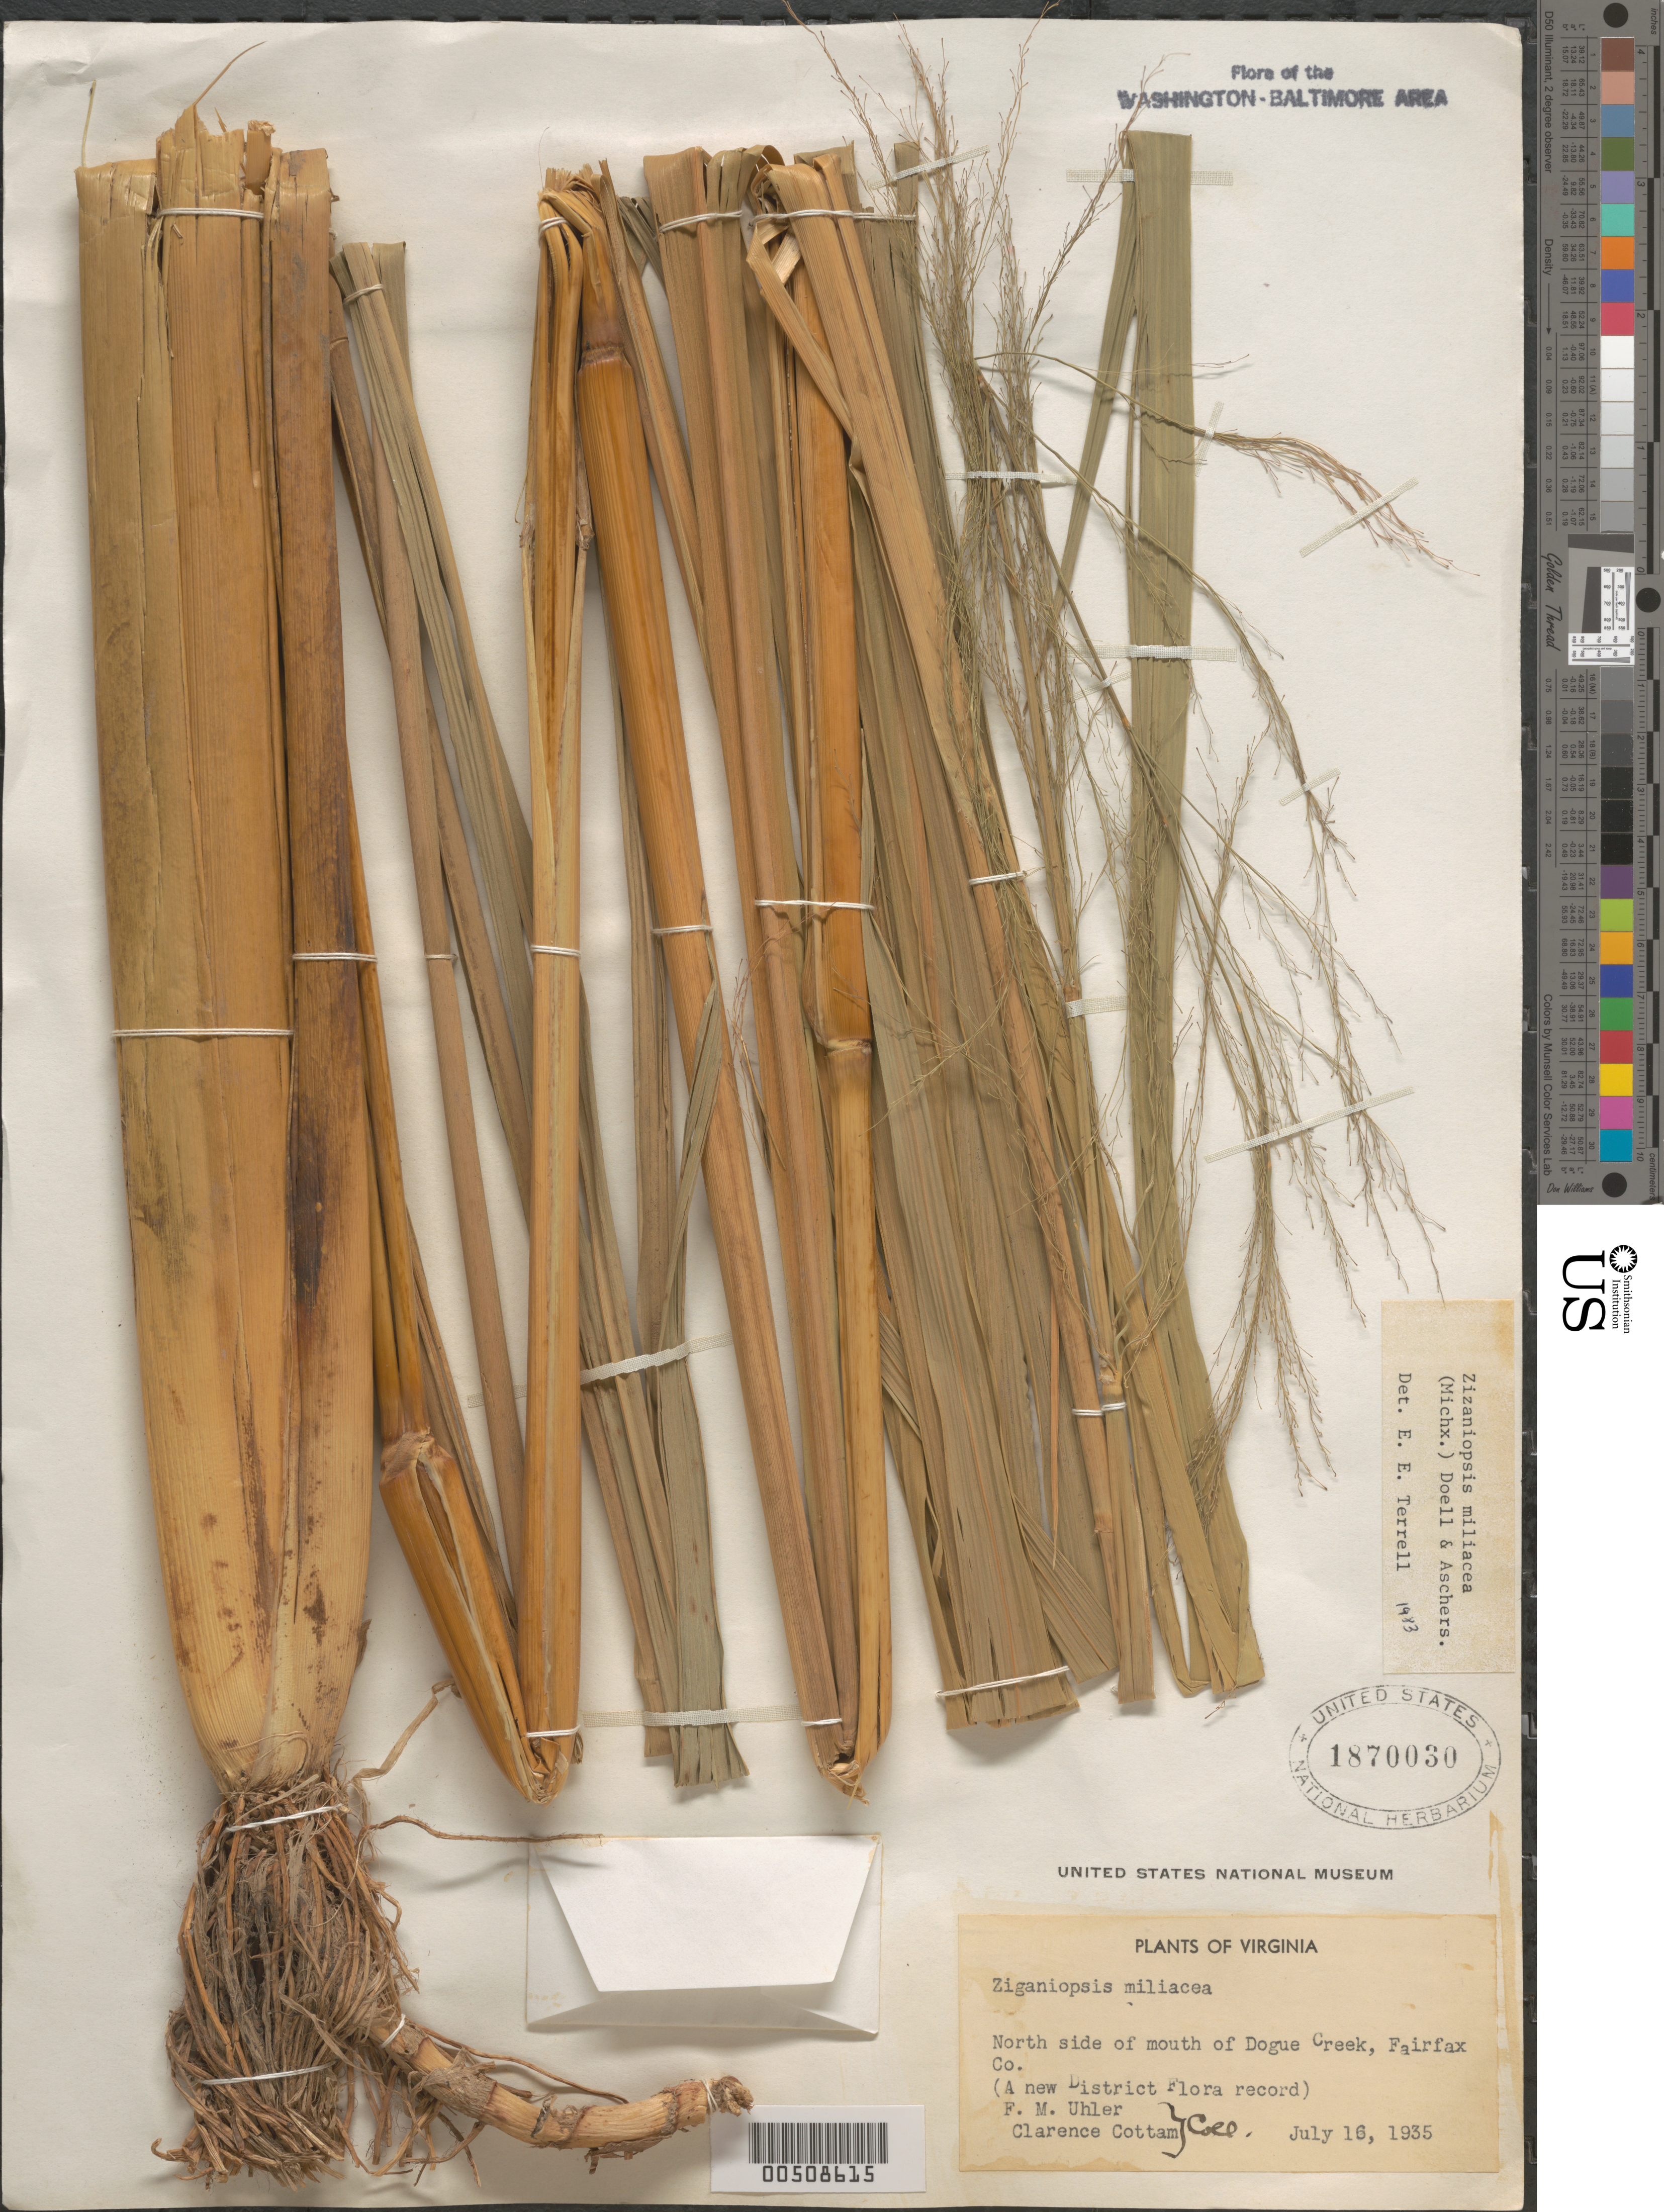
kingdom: Plantae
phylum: Tracheophyta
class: Liliopsida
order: Poales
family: Poaceae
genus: Zizaniopsis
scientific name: Zizaniopsis miliacea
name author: (Michx.) Döll & Asch.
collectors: F. M. Uhler & C. Cottam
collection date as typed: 16 Jul 1935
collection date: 1935-07-16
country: United States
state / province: Virginia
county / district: Fairfax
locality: Mouth of Dogue Creek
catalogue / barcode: US 1870030